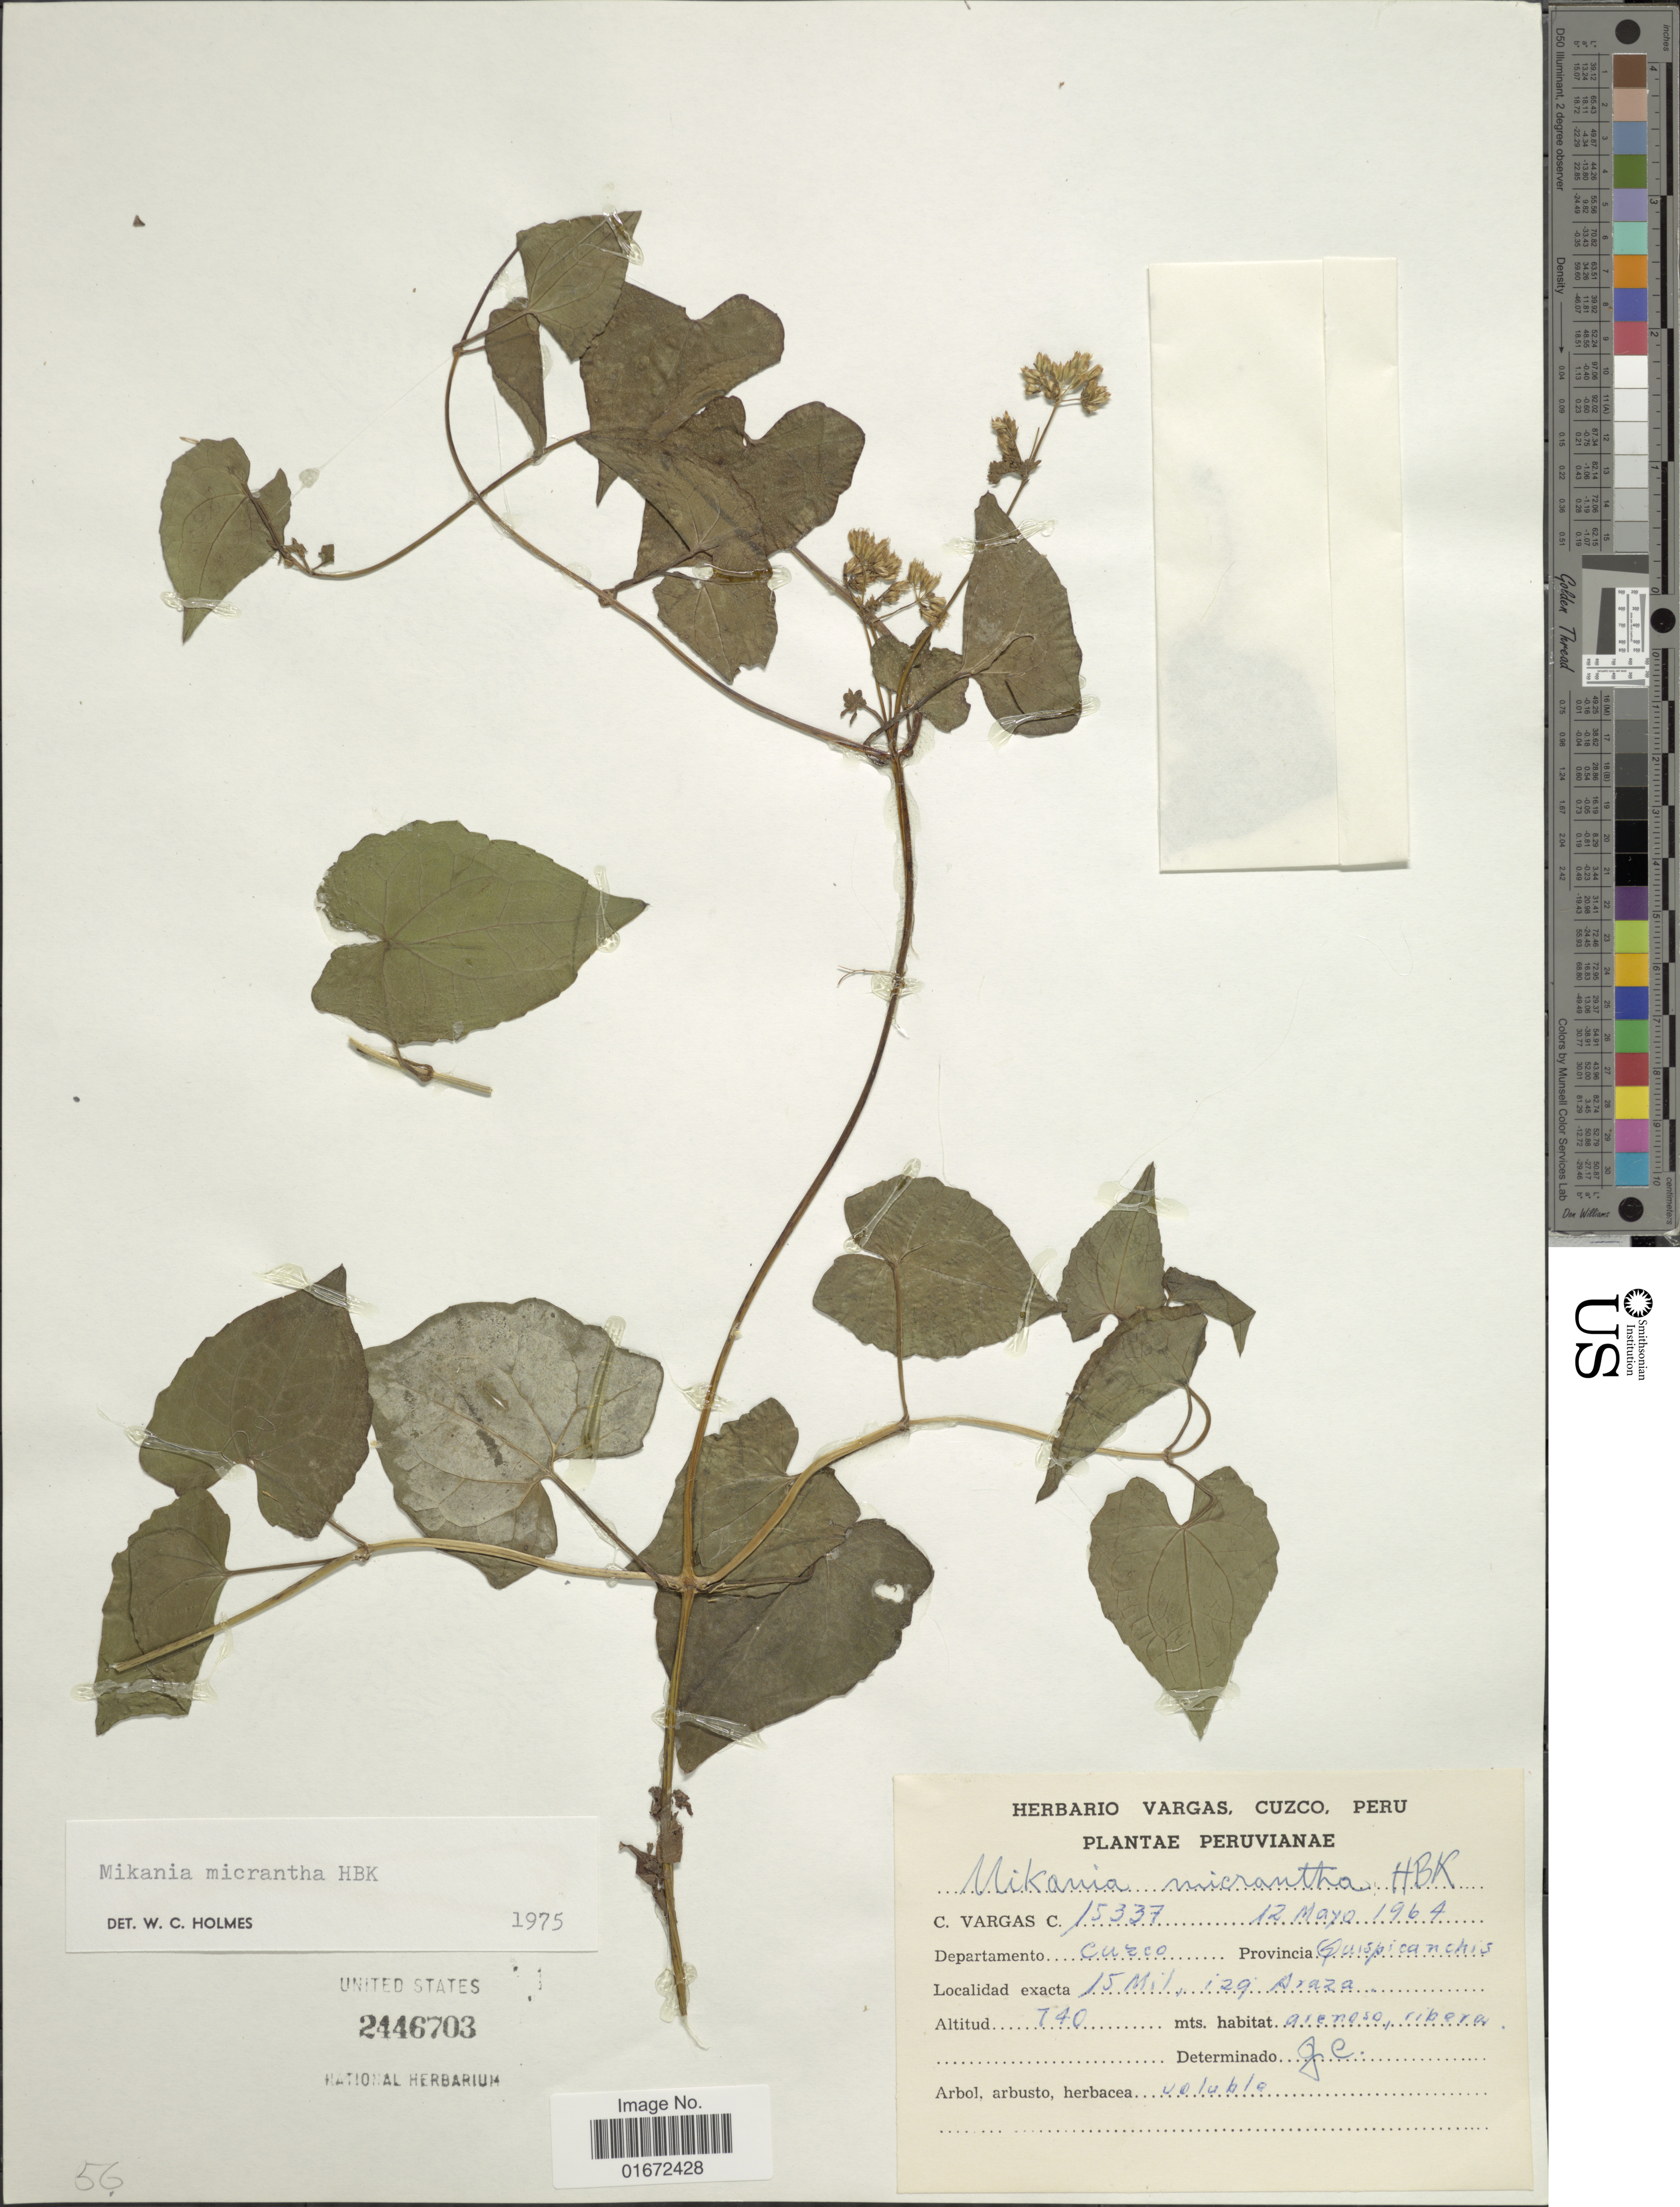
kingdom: Plantae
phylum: Tracheophyta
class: Magnoliopsida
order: Asterales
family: Asteraceae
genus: Mikania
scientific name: Mikania micrantha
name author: Kunth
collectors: C. Vargas Calderón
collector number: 15337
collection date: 1964-05-12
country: Peru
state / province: Cusco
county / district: Quispicanchis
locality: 15 mil, Araza.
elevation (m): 740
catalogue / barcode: US 2446703